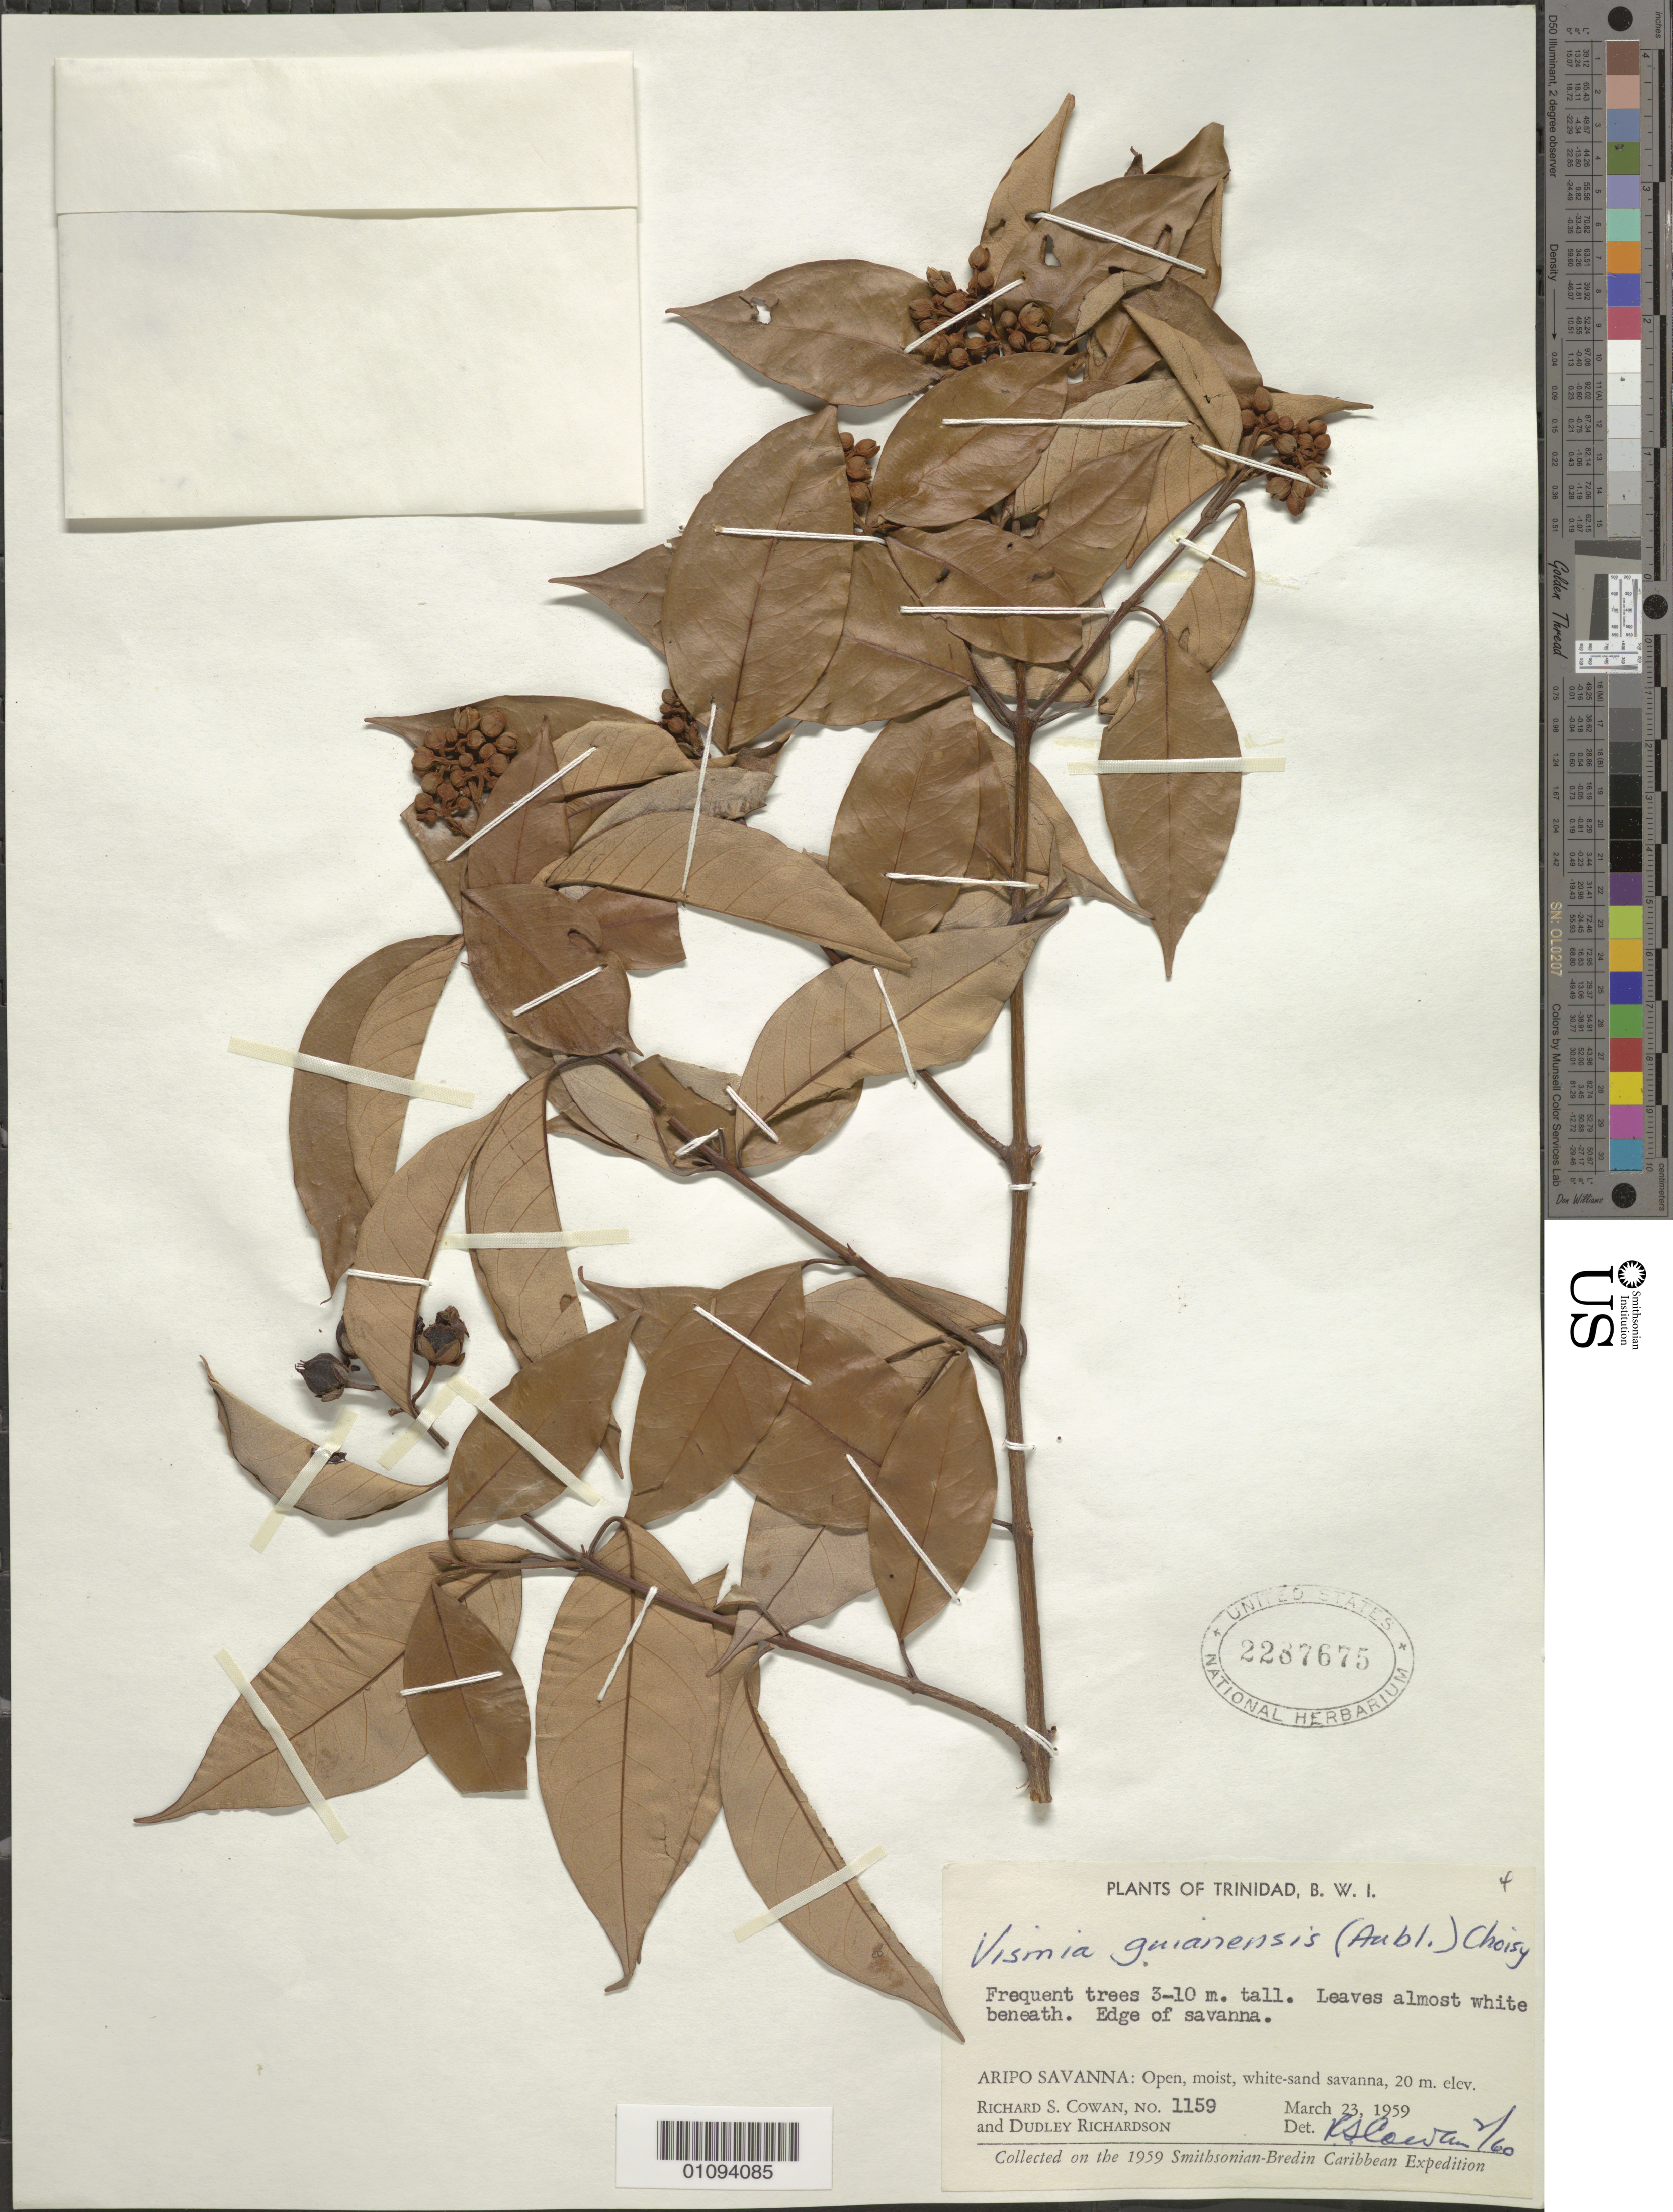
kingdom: Plantae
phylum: Tracheophyta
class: Magnoliopsida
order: Malpighiales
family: Hypericaceae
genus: Vismia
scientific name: Vismia guianensis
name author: (Aubl.) Pers.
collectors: R. S. Cowan & D. Richardson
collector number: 1159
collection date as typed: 23 Mar 1959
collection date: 1959-03-23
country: Trinidad and Tobago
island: Trinidad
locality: Aripo Savanna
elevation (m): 20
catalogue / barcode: US 2287675